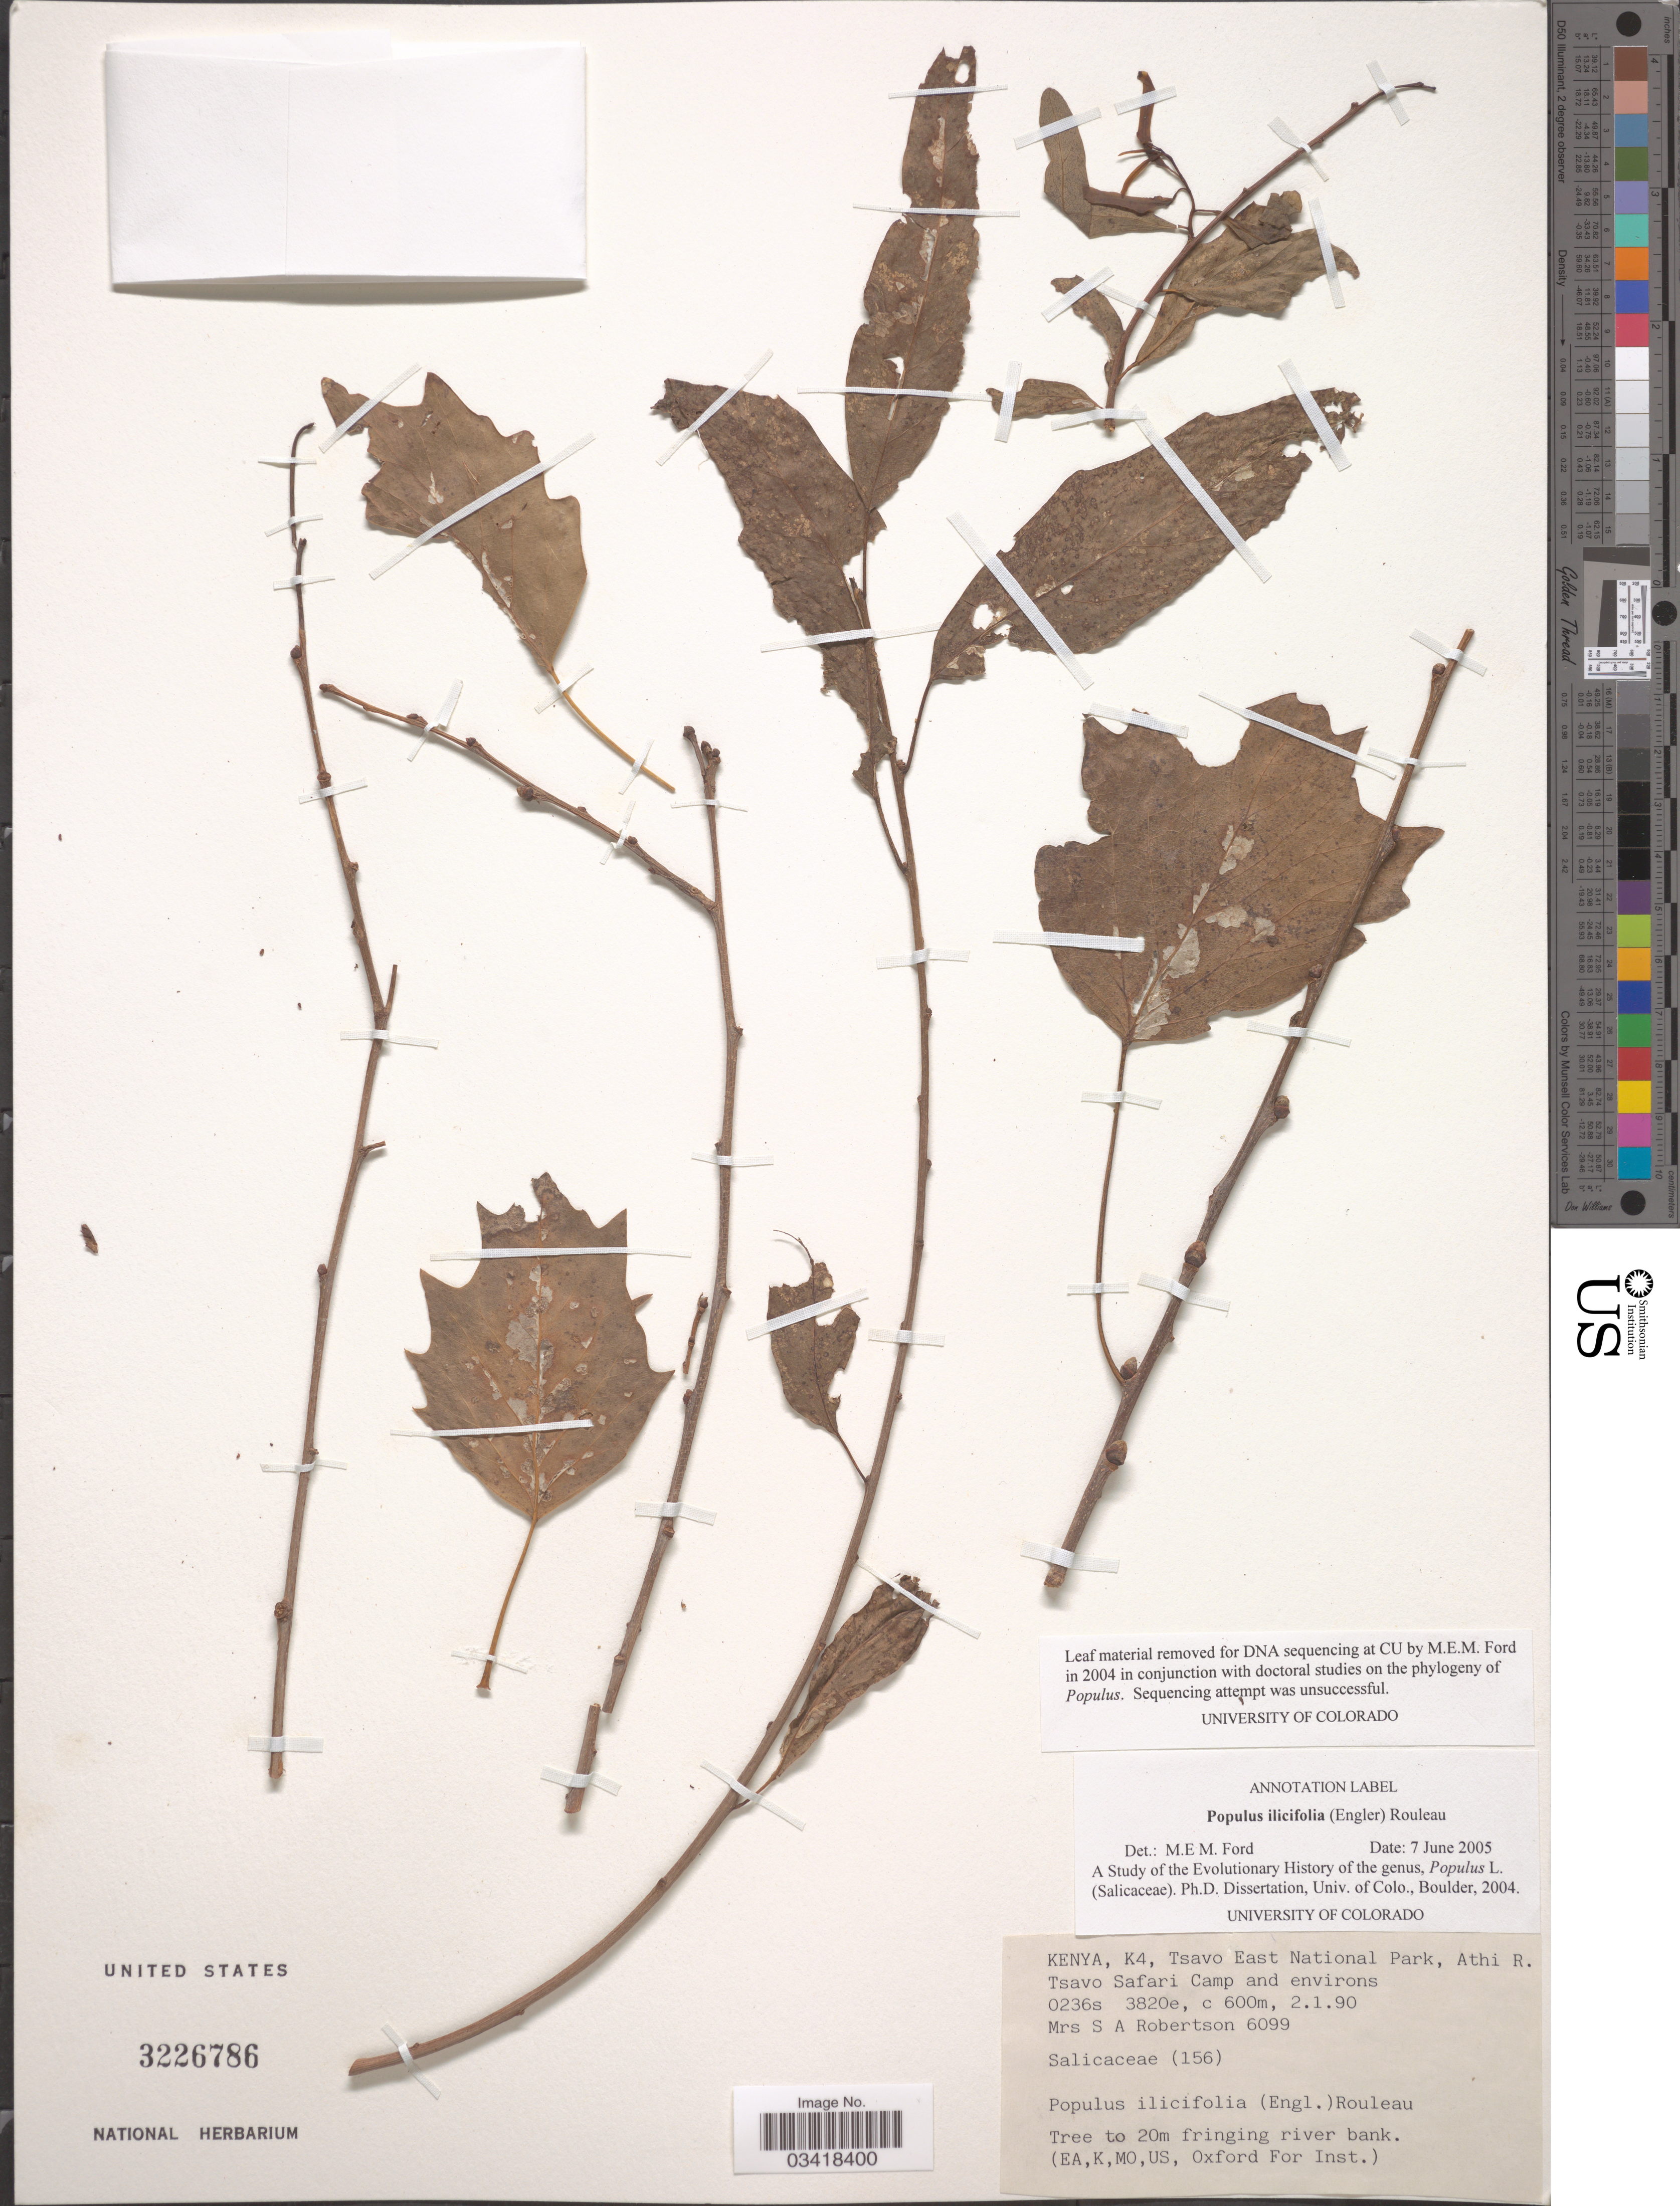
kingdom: Plantae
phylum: Tracheophyta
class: Magnoliopsida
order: Malpighiales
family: Salicaceae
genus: Populus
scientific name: Populus ilicifolia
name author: (Engl.) Rouleau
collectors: S. Robertson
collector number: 6099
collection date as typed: Transcribed d/m/y: 2/1/90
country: Kenya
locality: K4, Tsavo East National Park, Athi R. Tsvao Safari Camp and environs.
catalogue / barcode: US 3226786